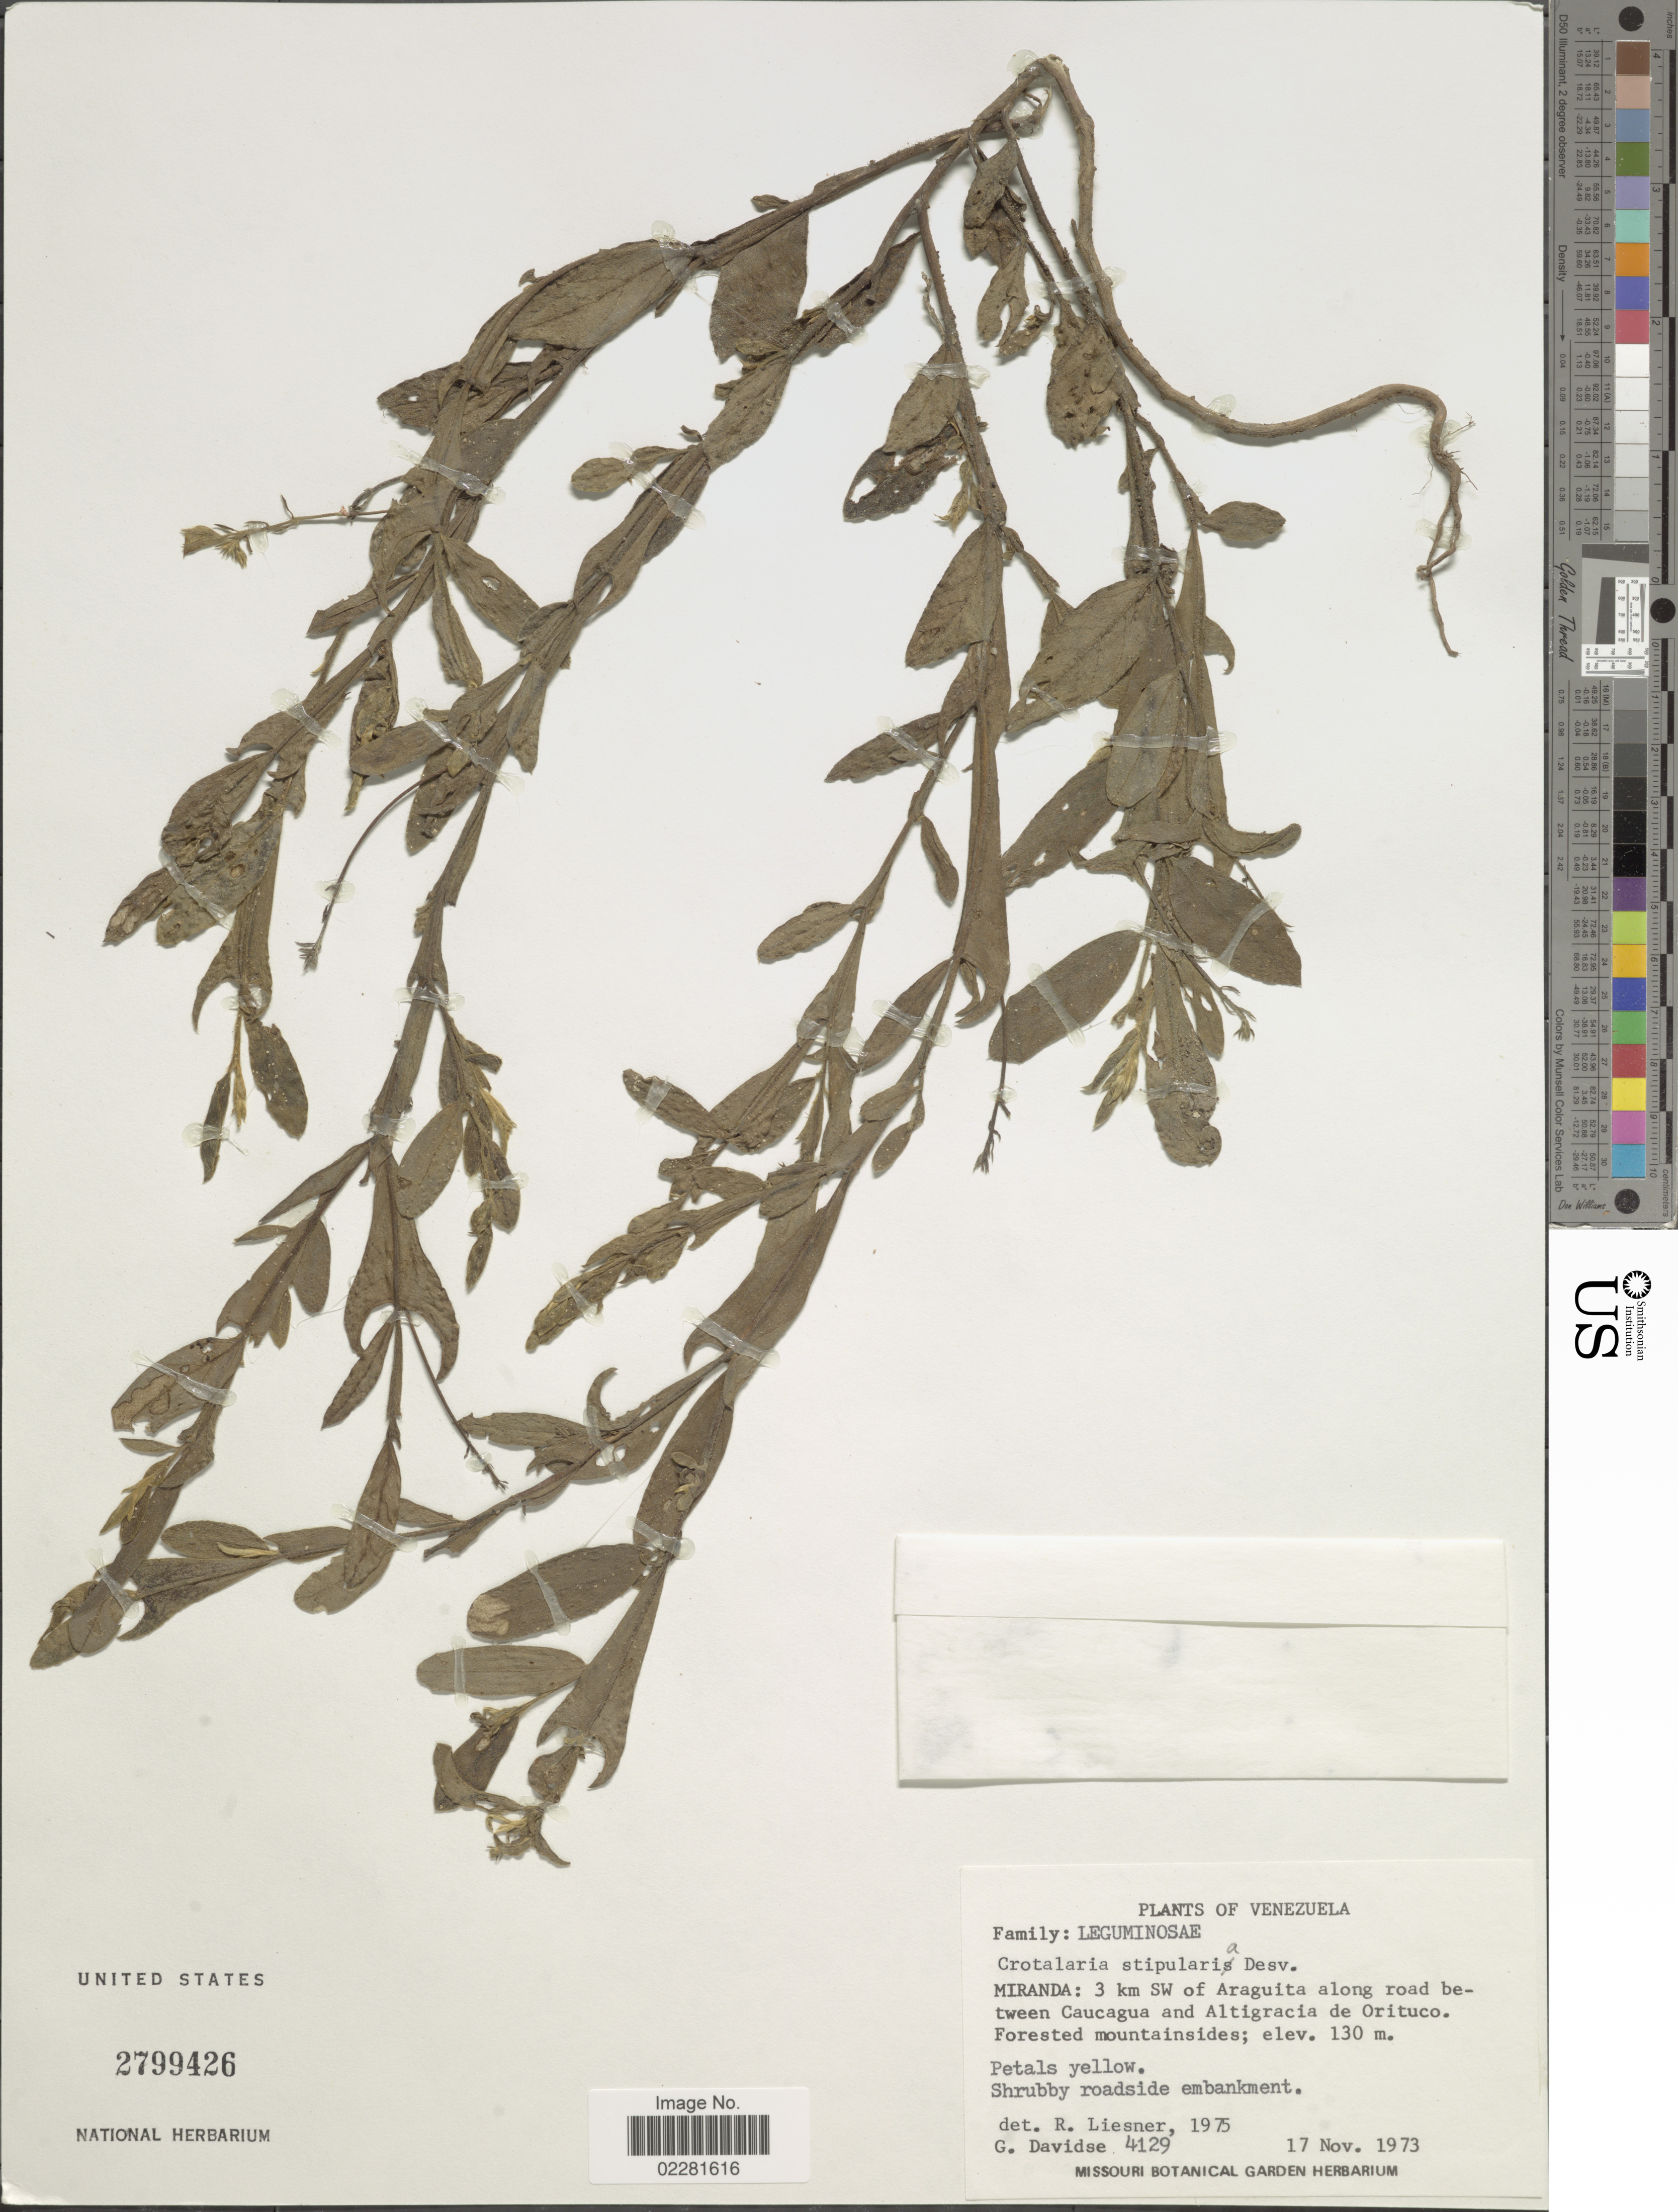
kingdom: Plantae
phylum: Tracheophyta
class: Magnoliopsida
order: Fabales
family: Fabaceae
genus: Crotalaria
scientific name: Crotalaria stipularia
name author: Desv.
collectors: G. Davidse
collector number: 4129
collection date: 1973-11-17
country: Venezuela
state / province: Miranda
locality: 3 km SW of Araguita along road between Caucagua and Altigracia de Orituco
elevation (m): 130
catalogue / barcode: US 2799426